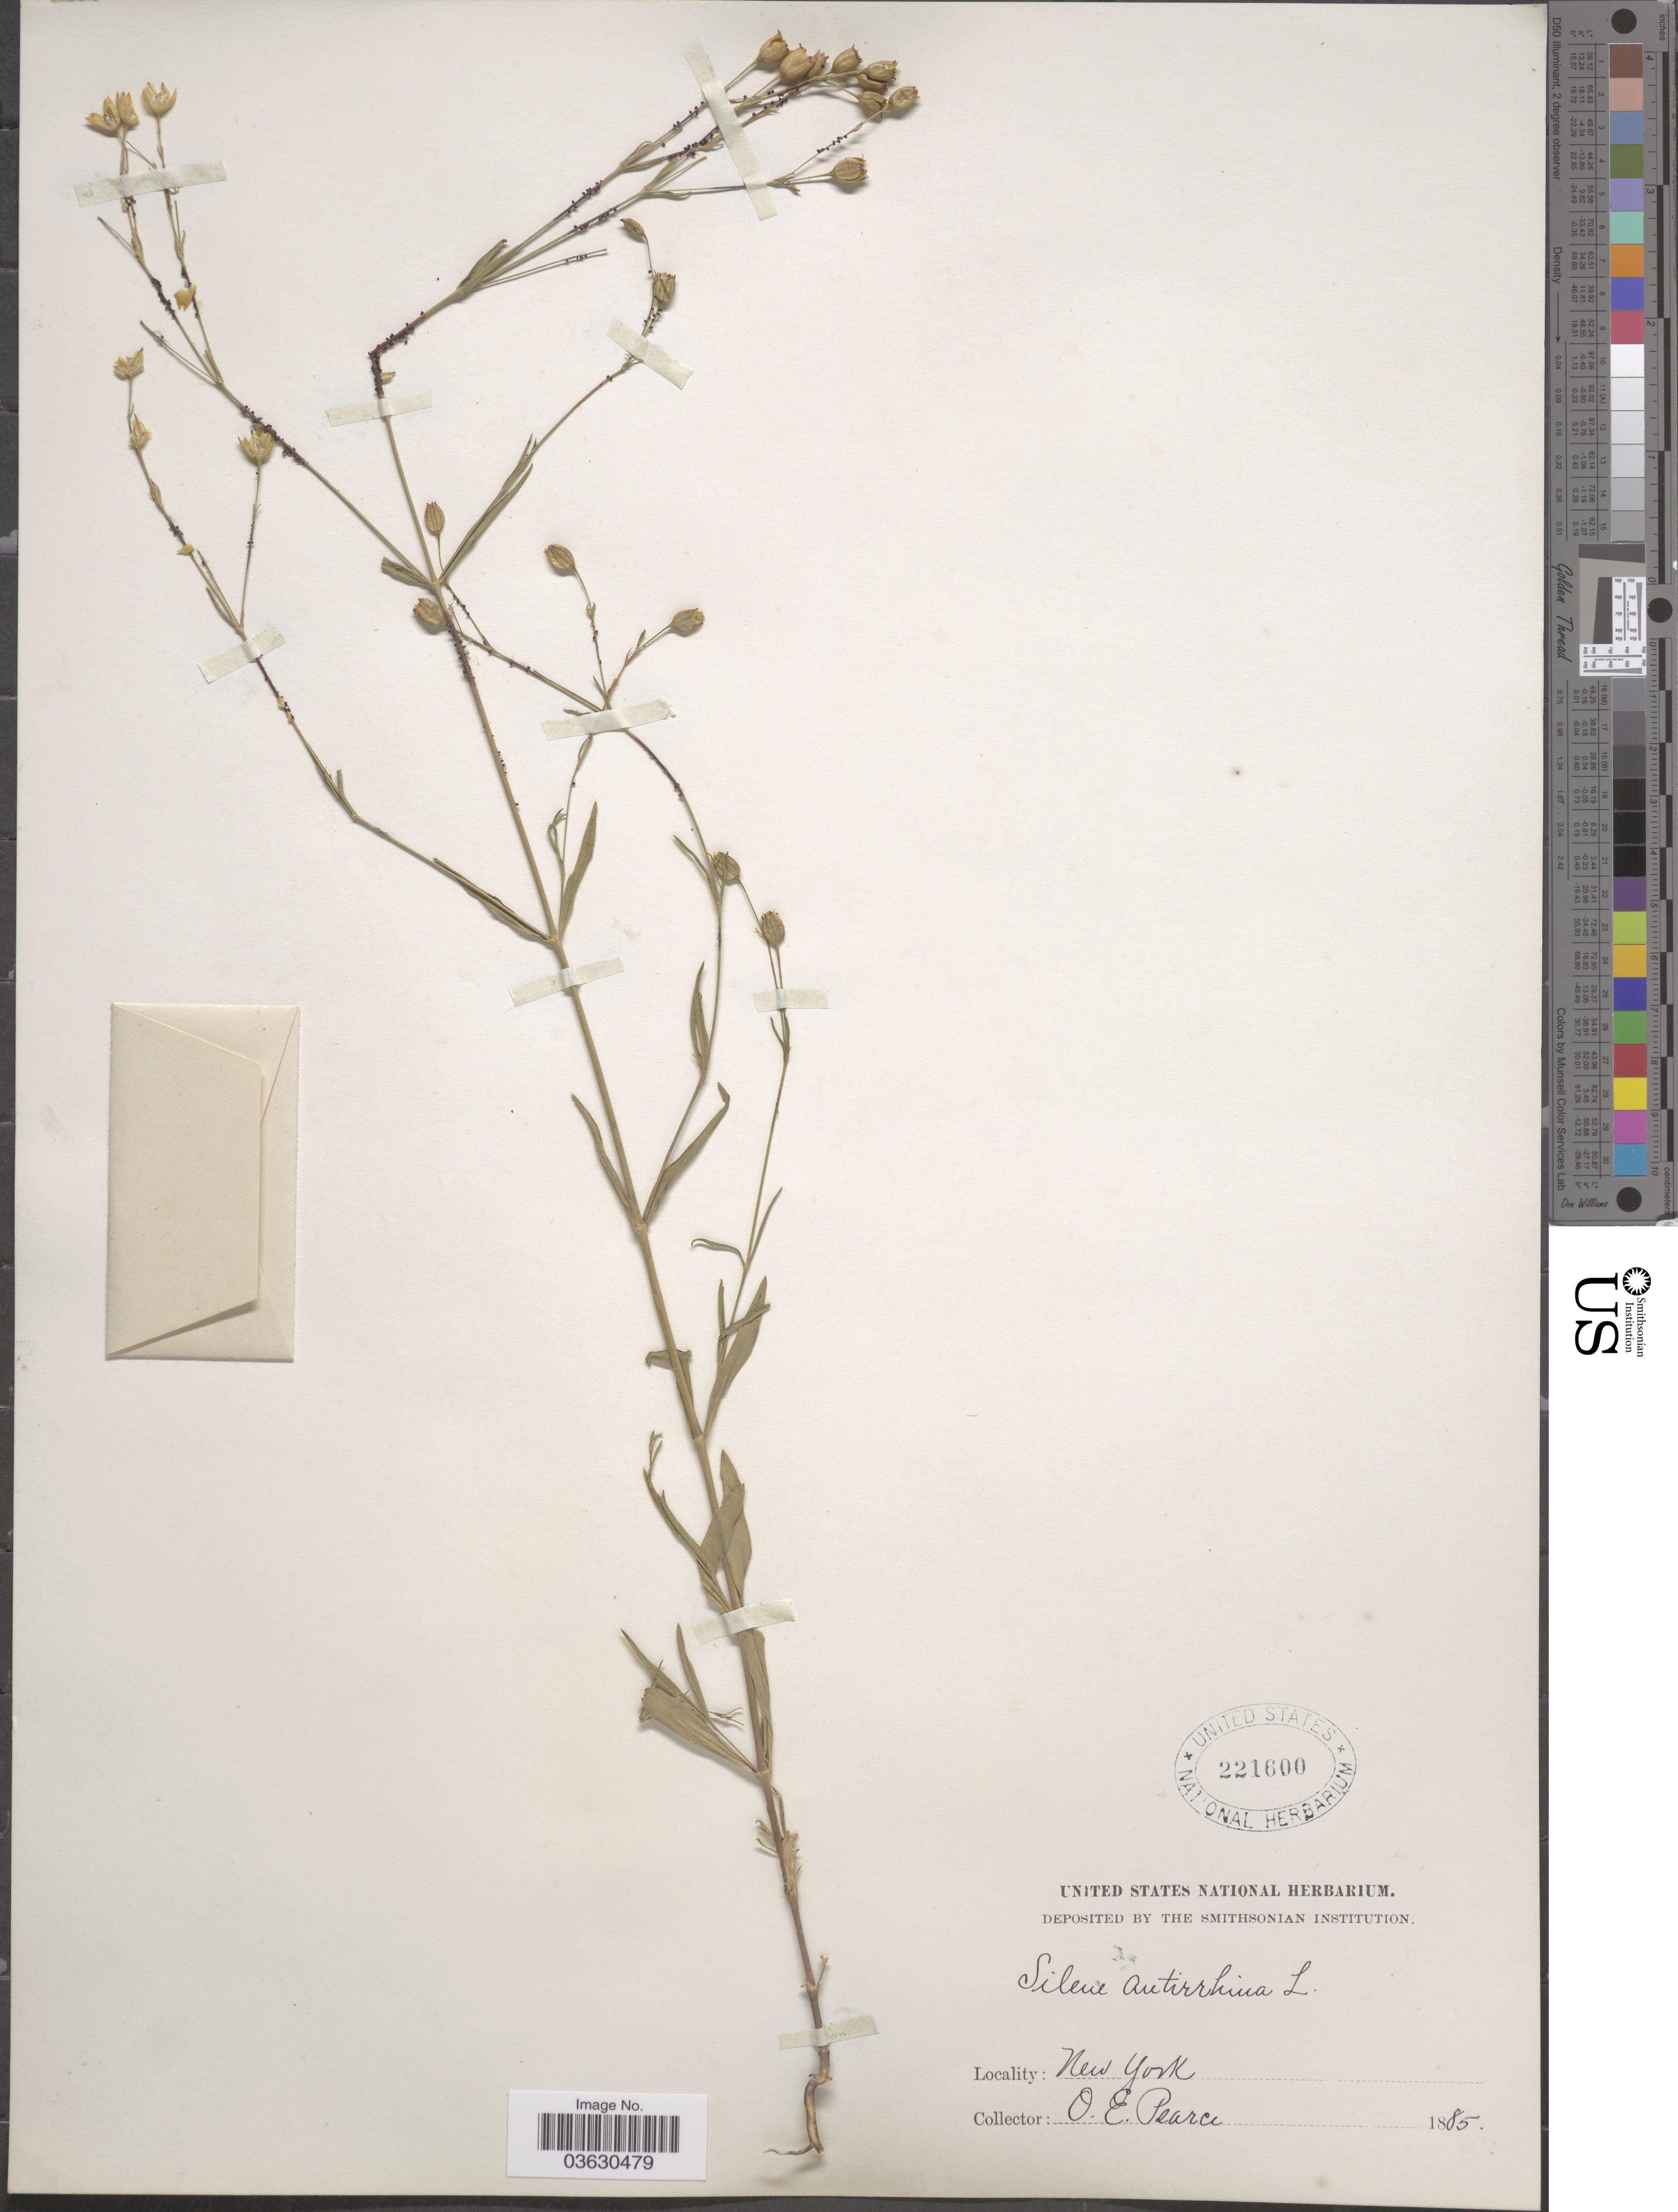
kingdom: Plantae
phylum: Tracheophyta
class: Magnoliopsida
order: Caryophyllales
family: Caryophyllaceae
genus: Silene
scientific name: Silene antirrhina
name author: L.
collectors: O. E. Pearce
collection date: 1885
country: United States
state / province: New York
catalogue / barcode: US 221600